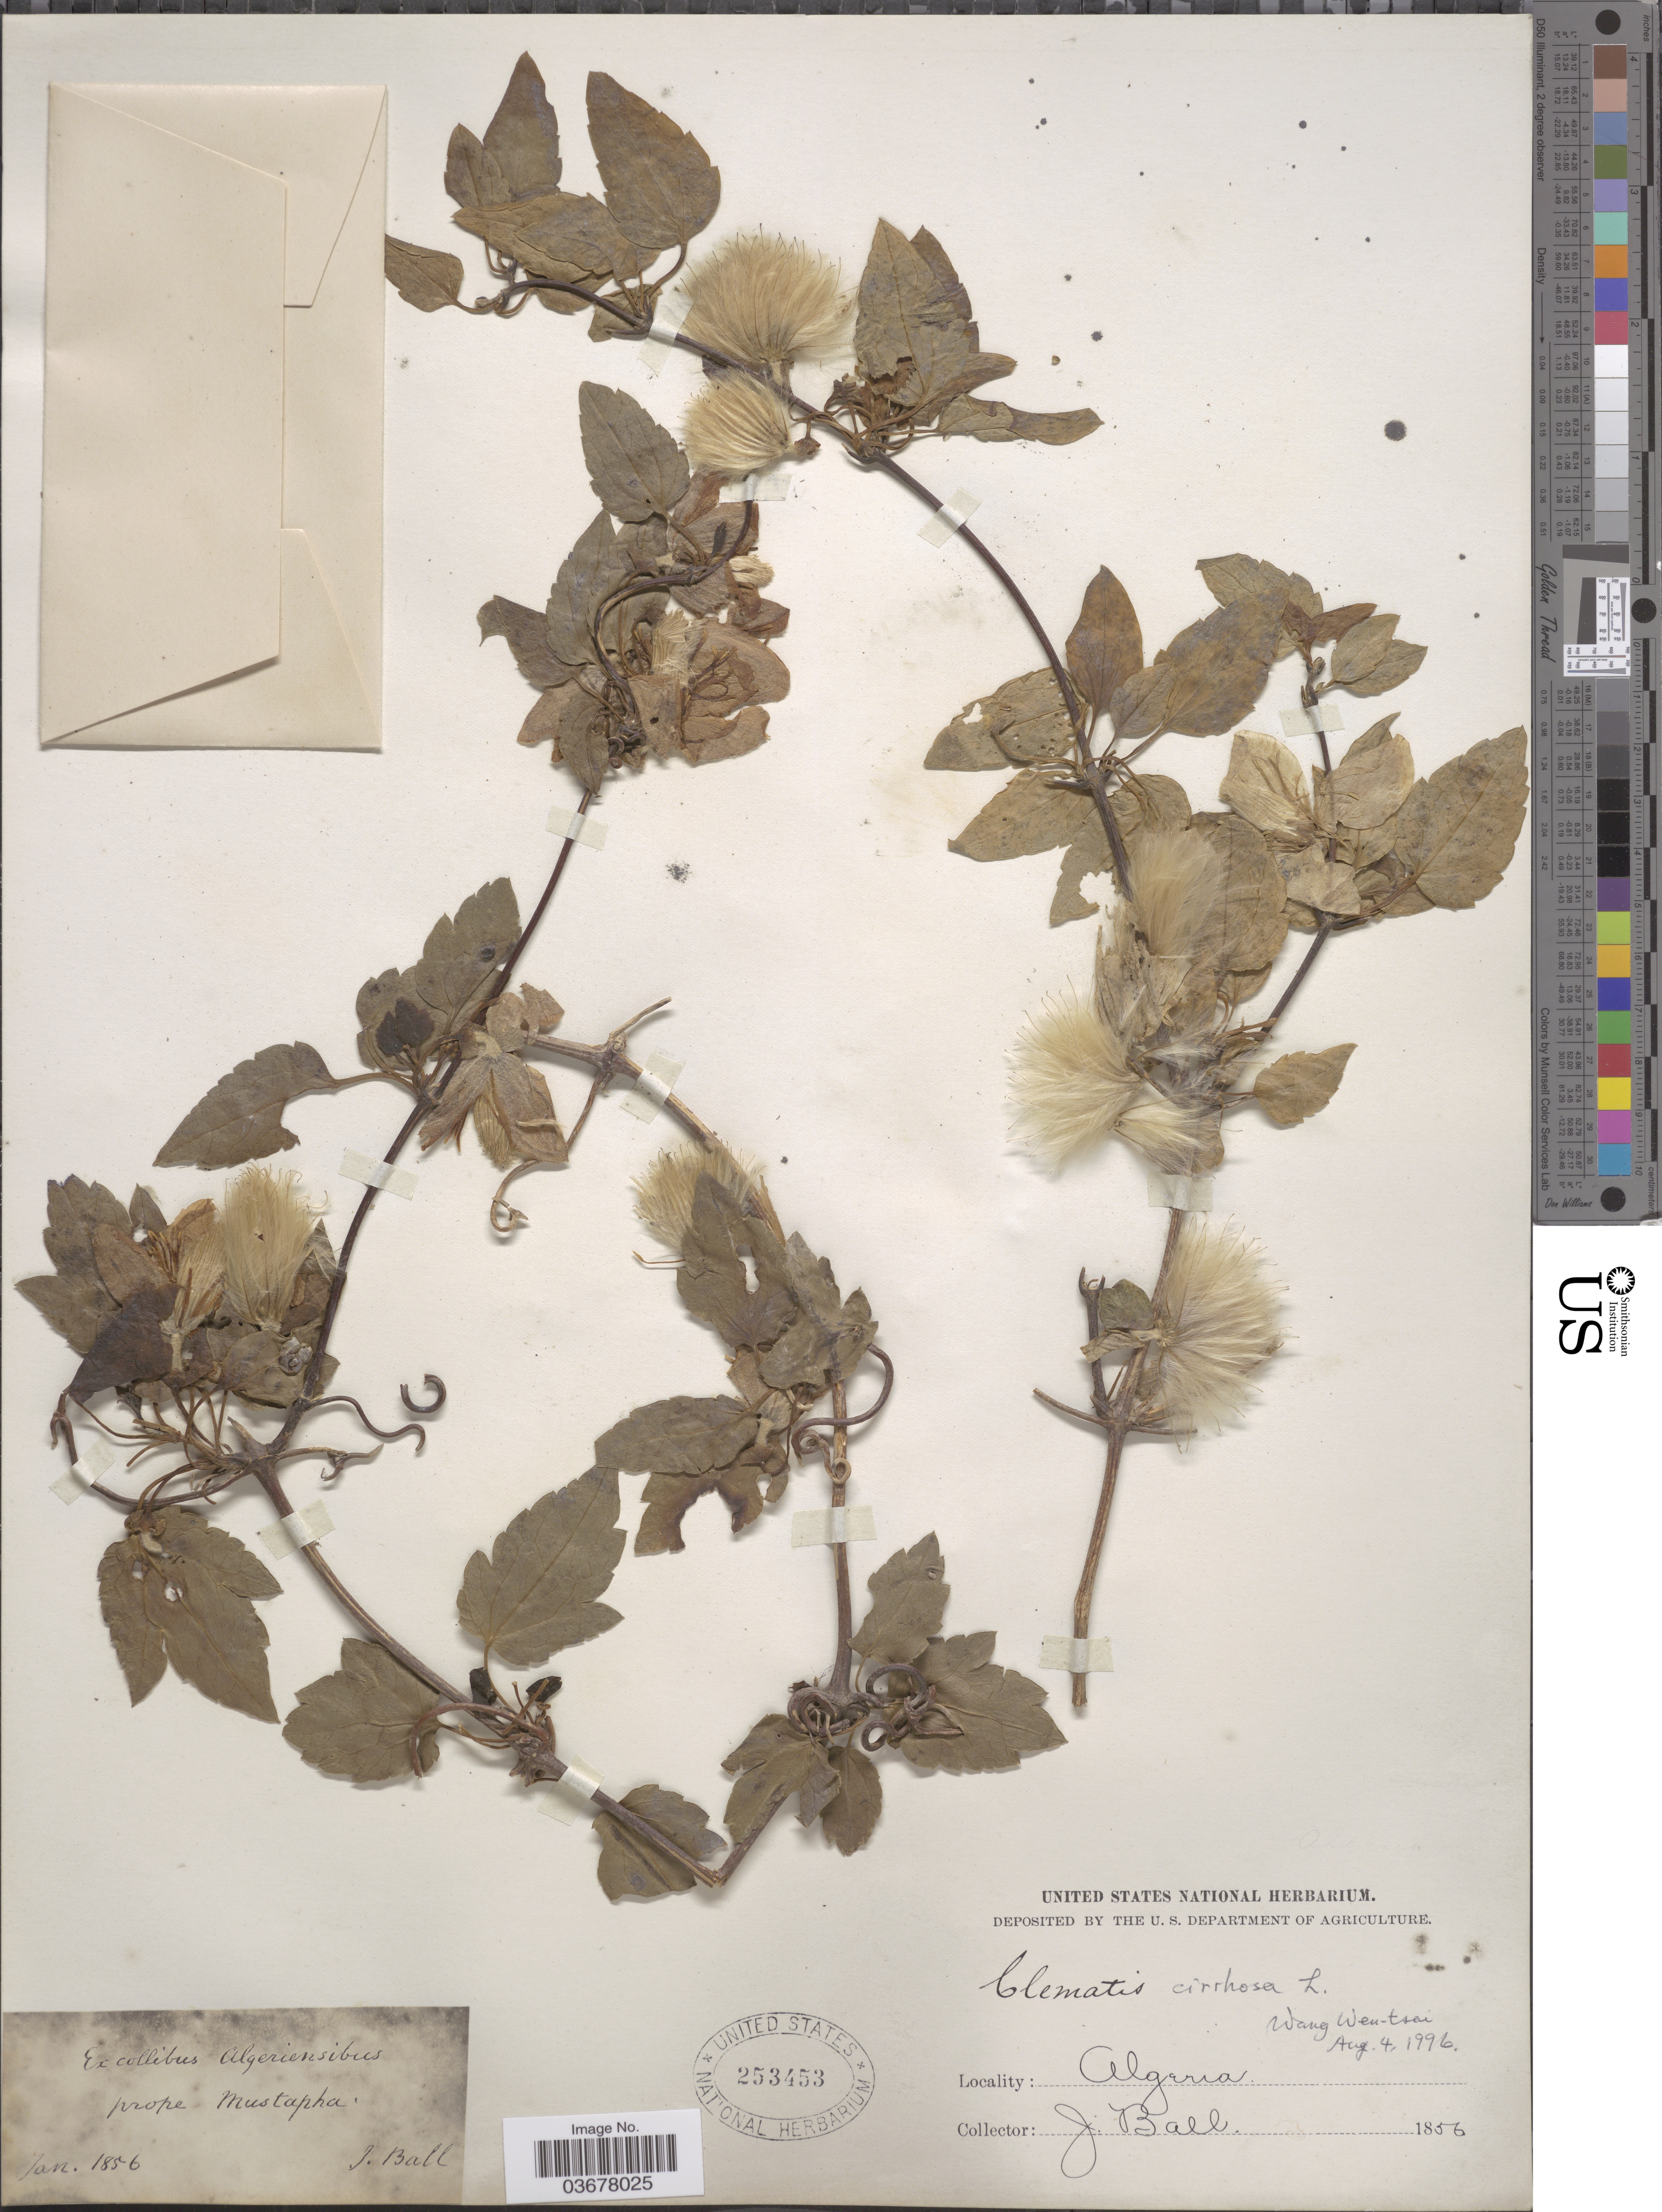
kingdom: Plantae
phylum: Tracheophyta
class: Magnoliopsida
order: Ranunculales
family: Ranunculaceae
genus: Clematis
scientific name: Clematis sp.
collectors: J. Ball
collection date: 1856-01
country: Algeria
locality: Ex collibus Algeriensibus prope Mustapha.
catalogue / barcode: US 253453